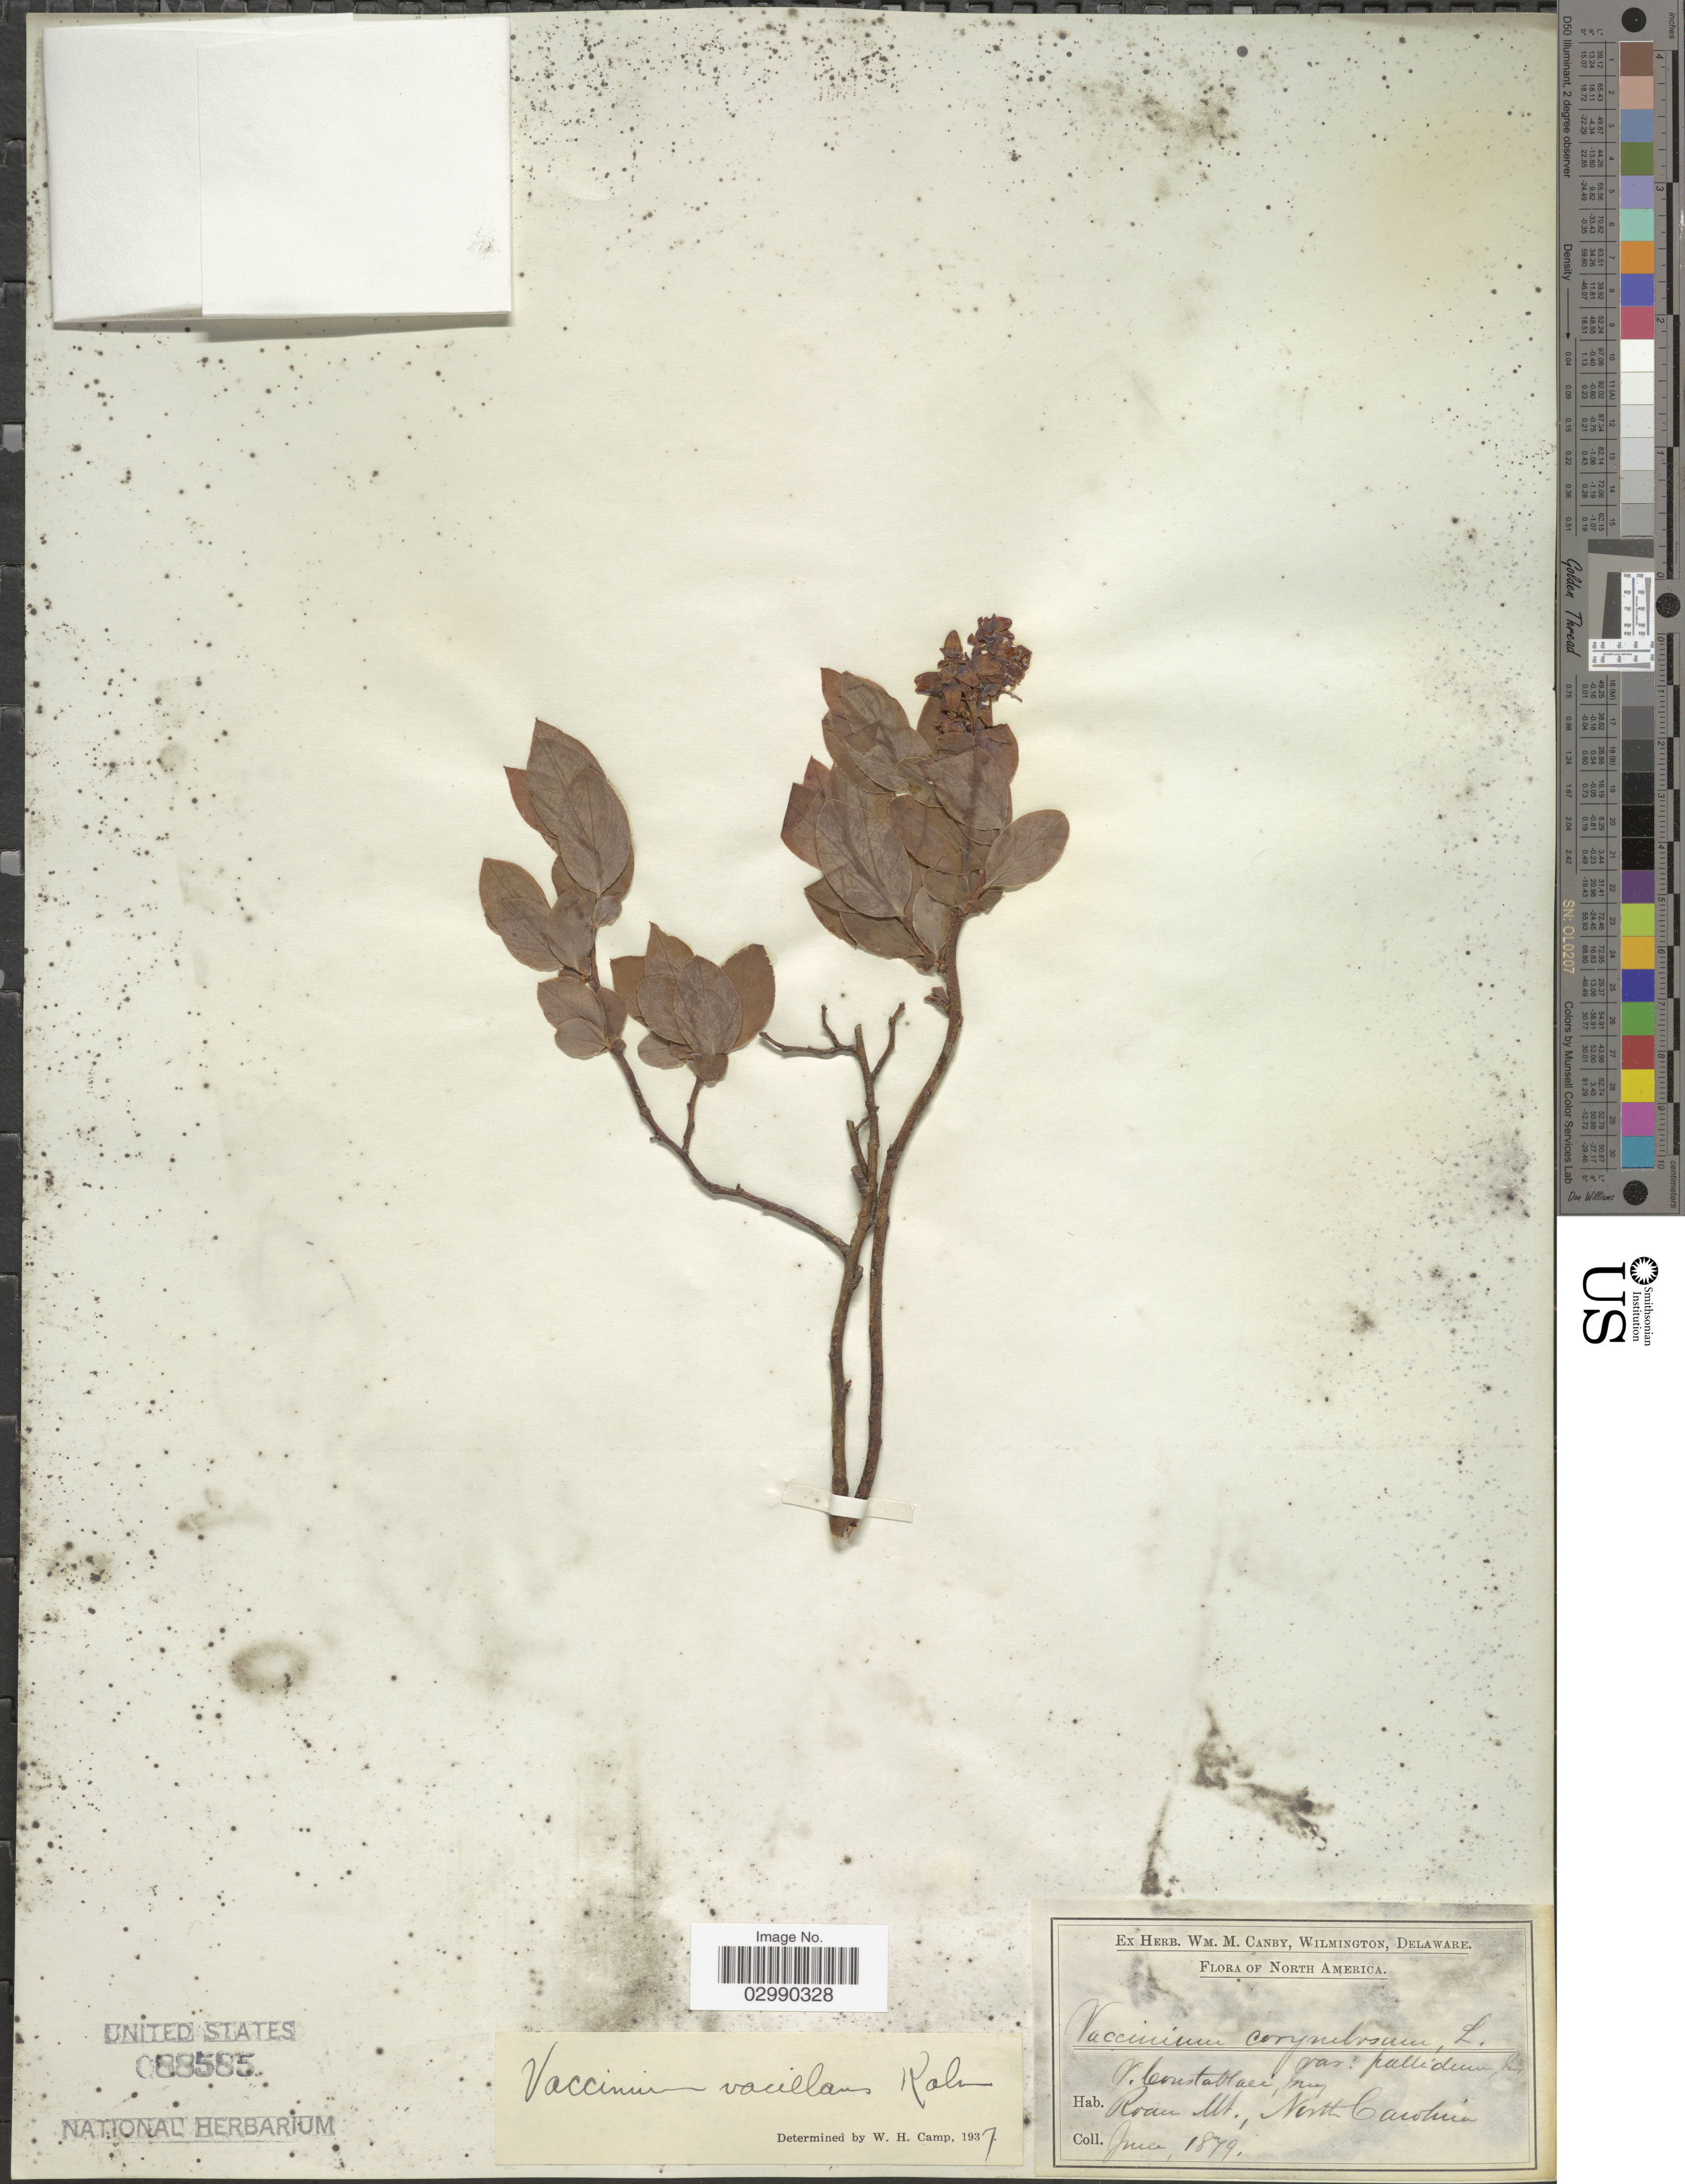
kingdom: Plantae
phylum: Tracheophyta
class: Magnoliopsida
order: Ericales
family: Ericaceae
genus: Vaccinium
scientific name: Vaccinium vacillans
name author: Kalm ex Torr.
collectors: ex herb. W.M. Canby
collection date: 1879-06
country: United States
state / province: North Carolina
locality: Roan Mt.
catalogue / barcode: US 88585